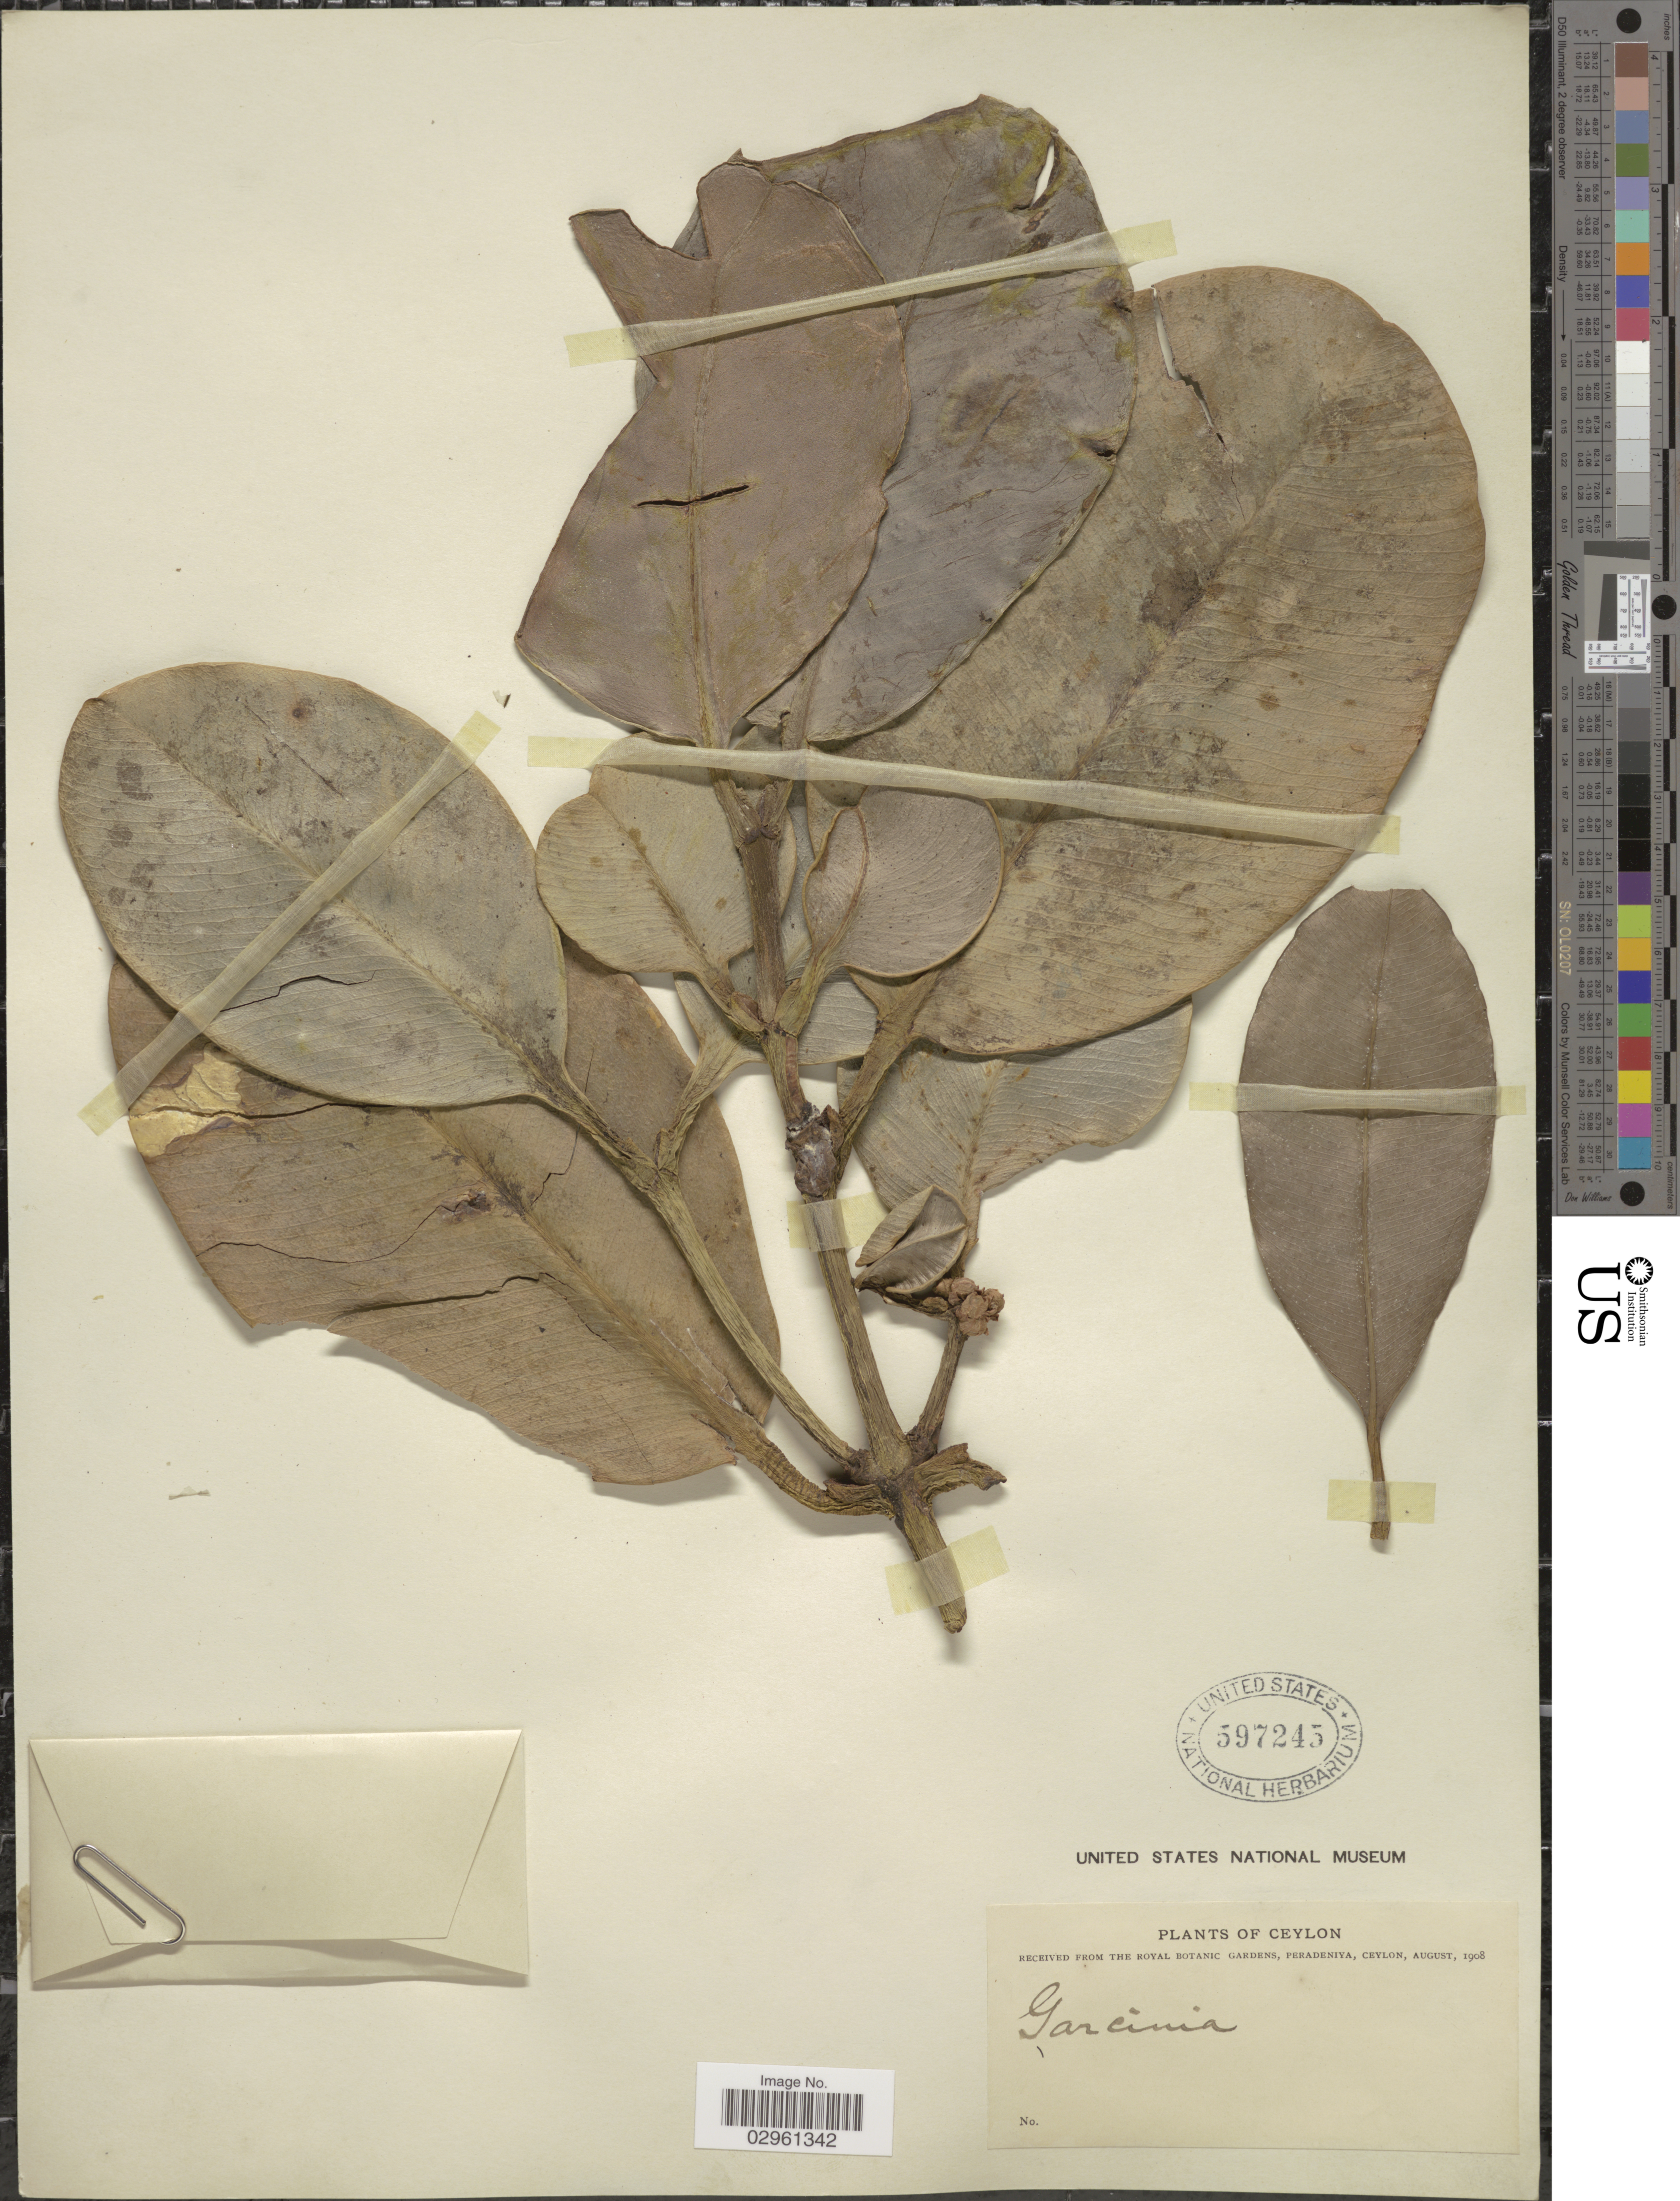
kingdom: Plantae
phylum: Tracheophyta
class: Magnoliopsida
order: Malpighiales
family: Clusiaceae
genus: Garcinia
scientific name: Garcinia sp.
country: Sri Lanka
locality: Ceylon.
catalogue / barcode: US 597245